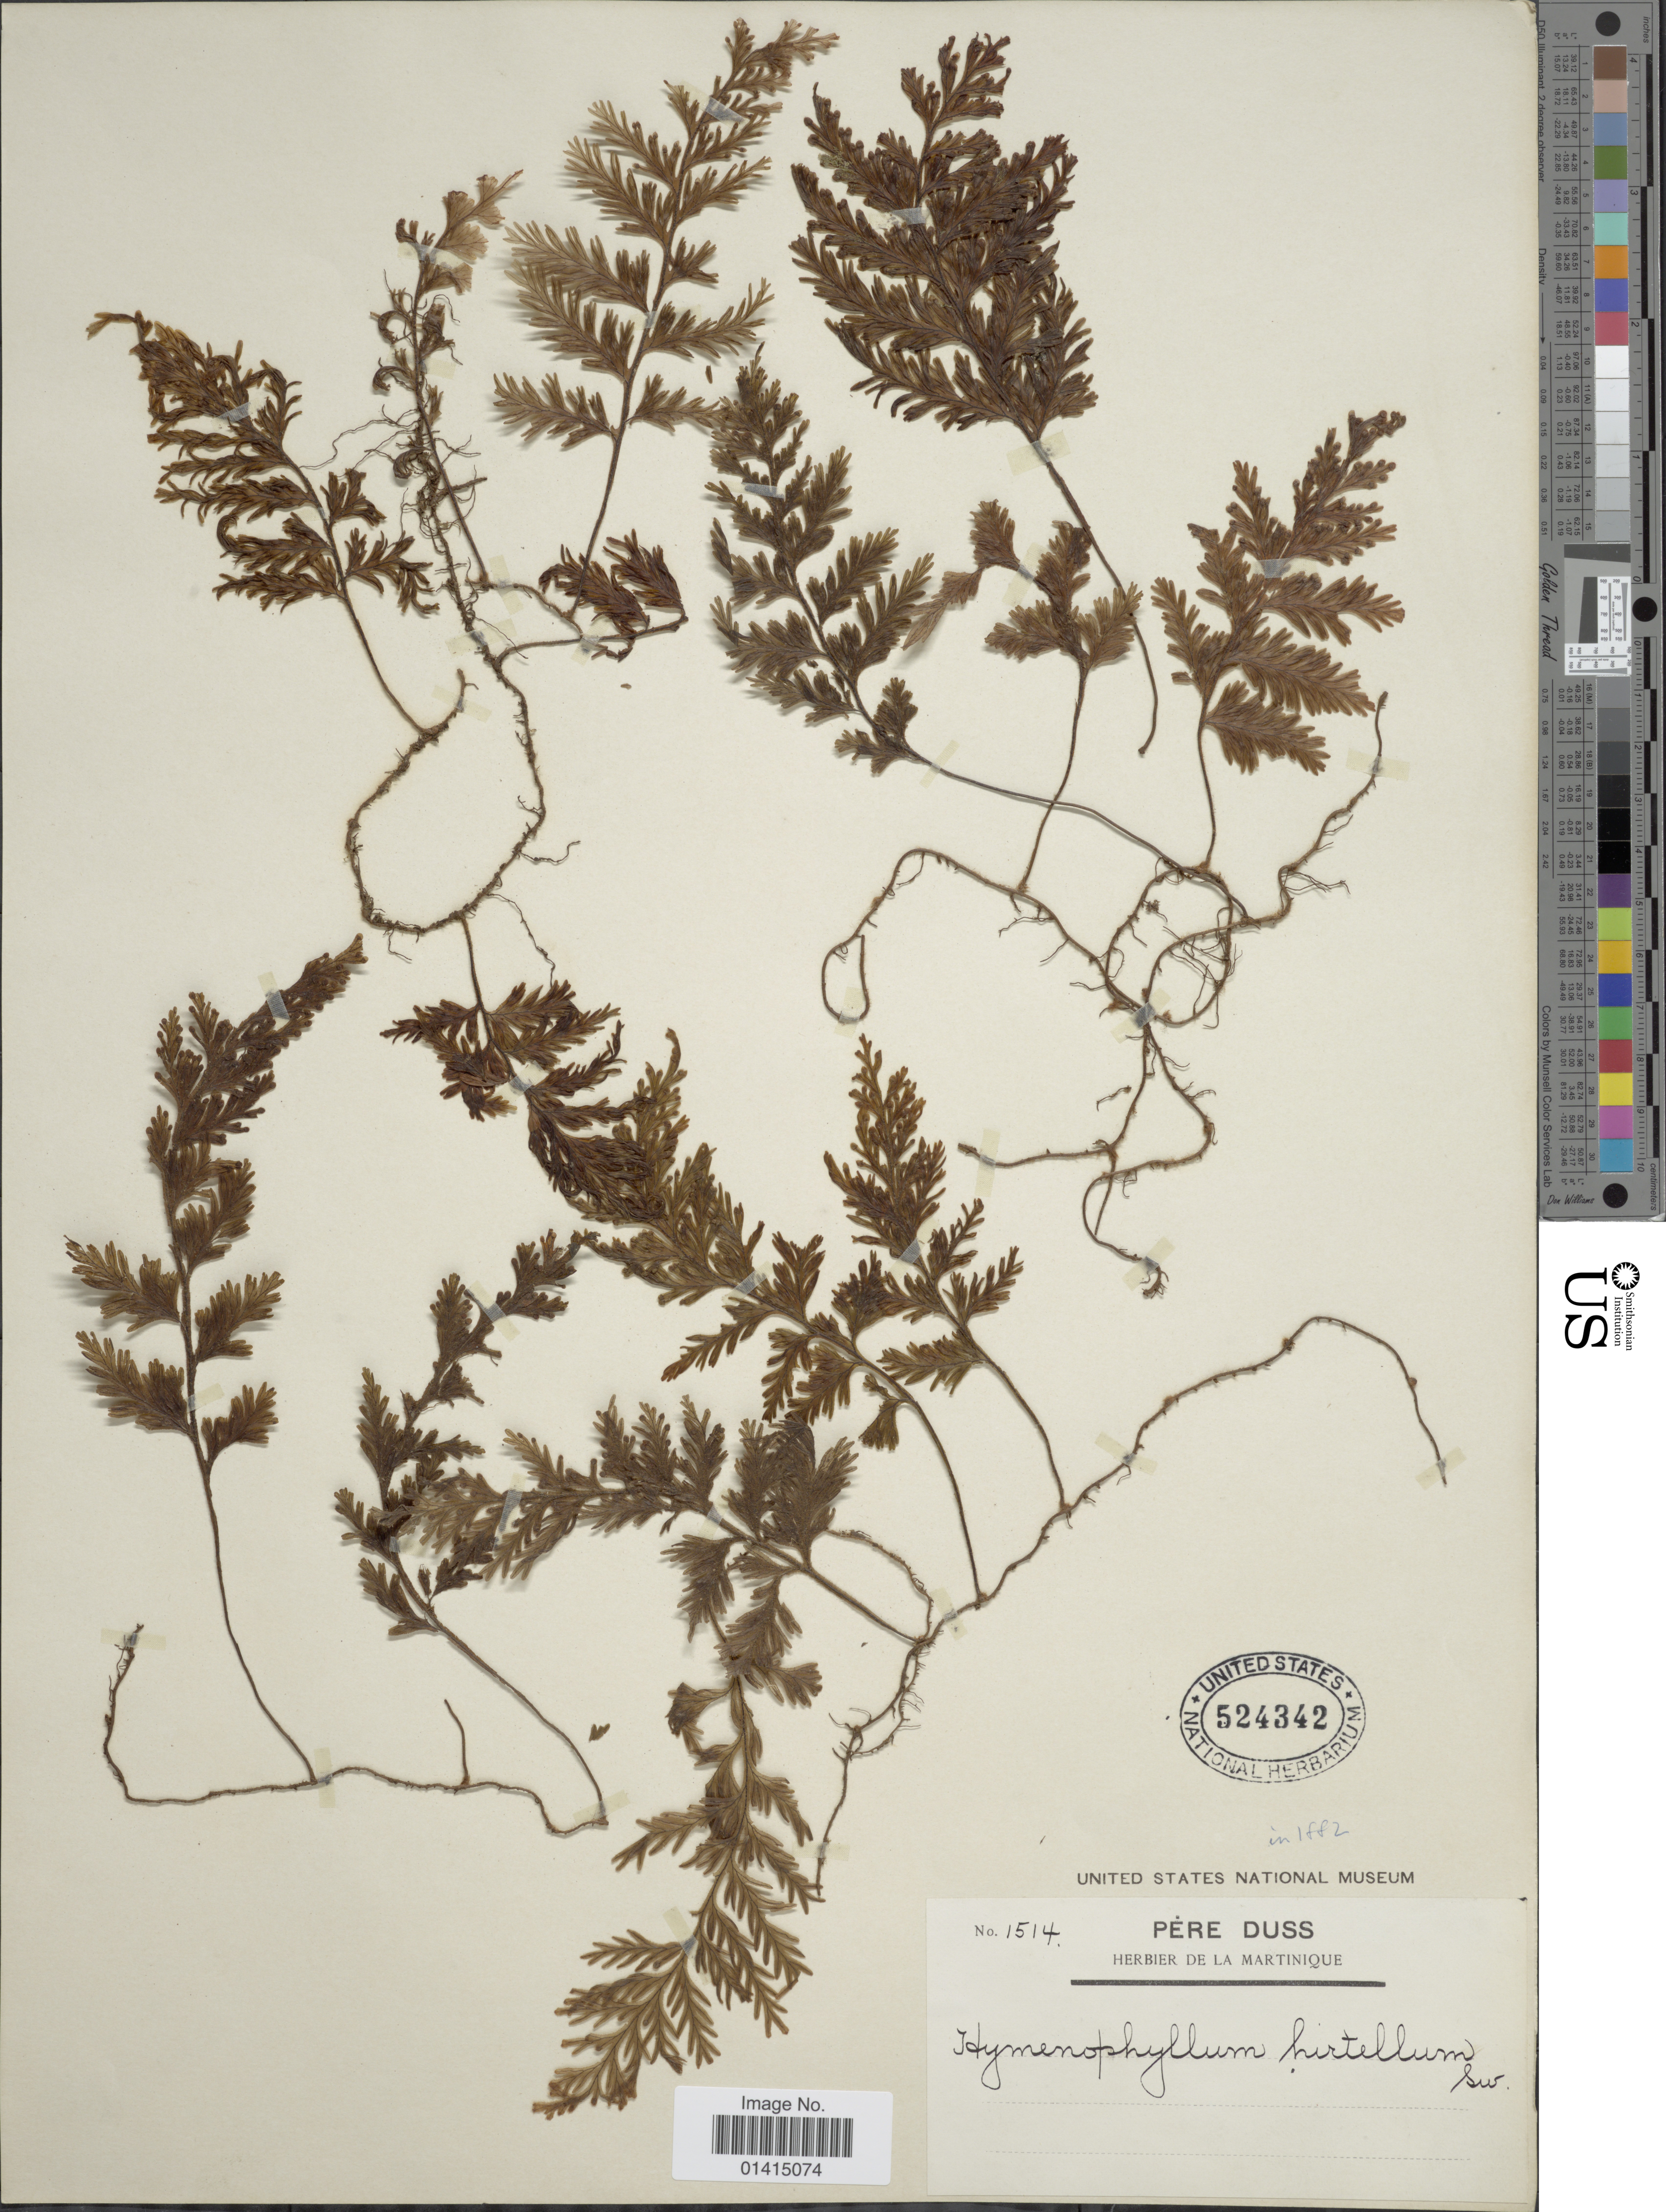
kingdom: Plantae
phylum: Tracheophyta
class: Polypodiopsida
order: Hymenophyllales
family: Hymenophyllaceae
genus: Hymenophyllum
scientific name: Hymenophyllum hirtellum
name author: Sw. in Schrad.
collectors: Père Duss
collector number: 1514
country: Martinique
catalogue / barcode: US 524342